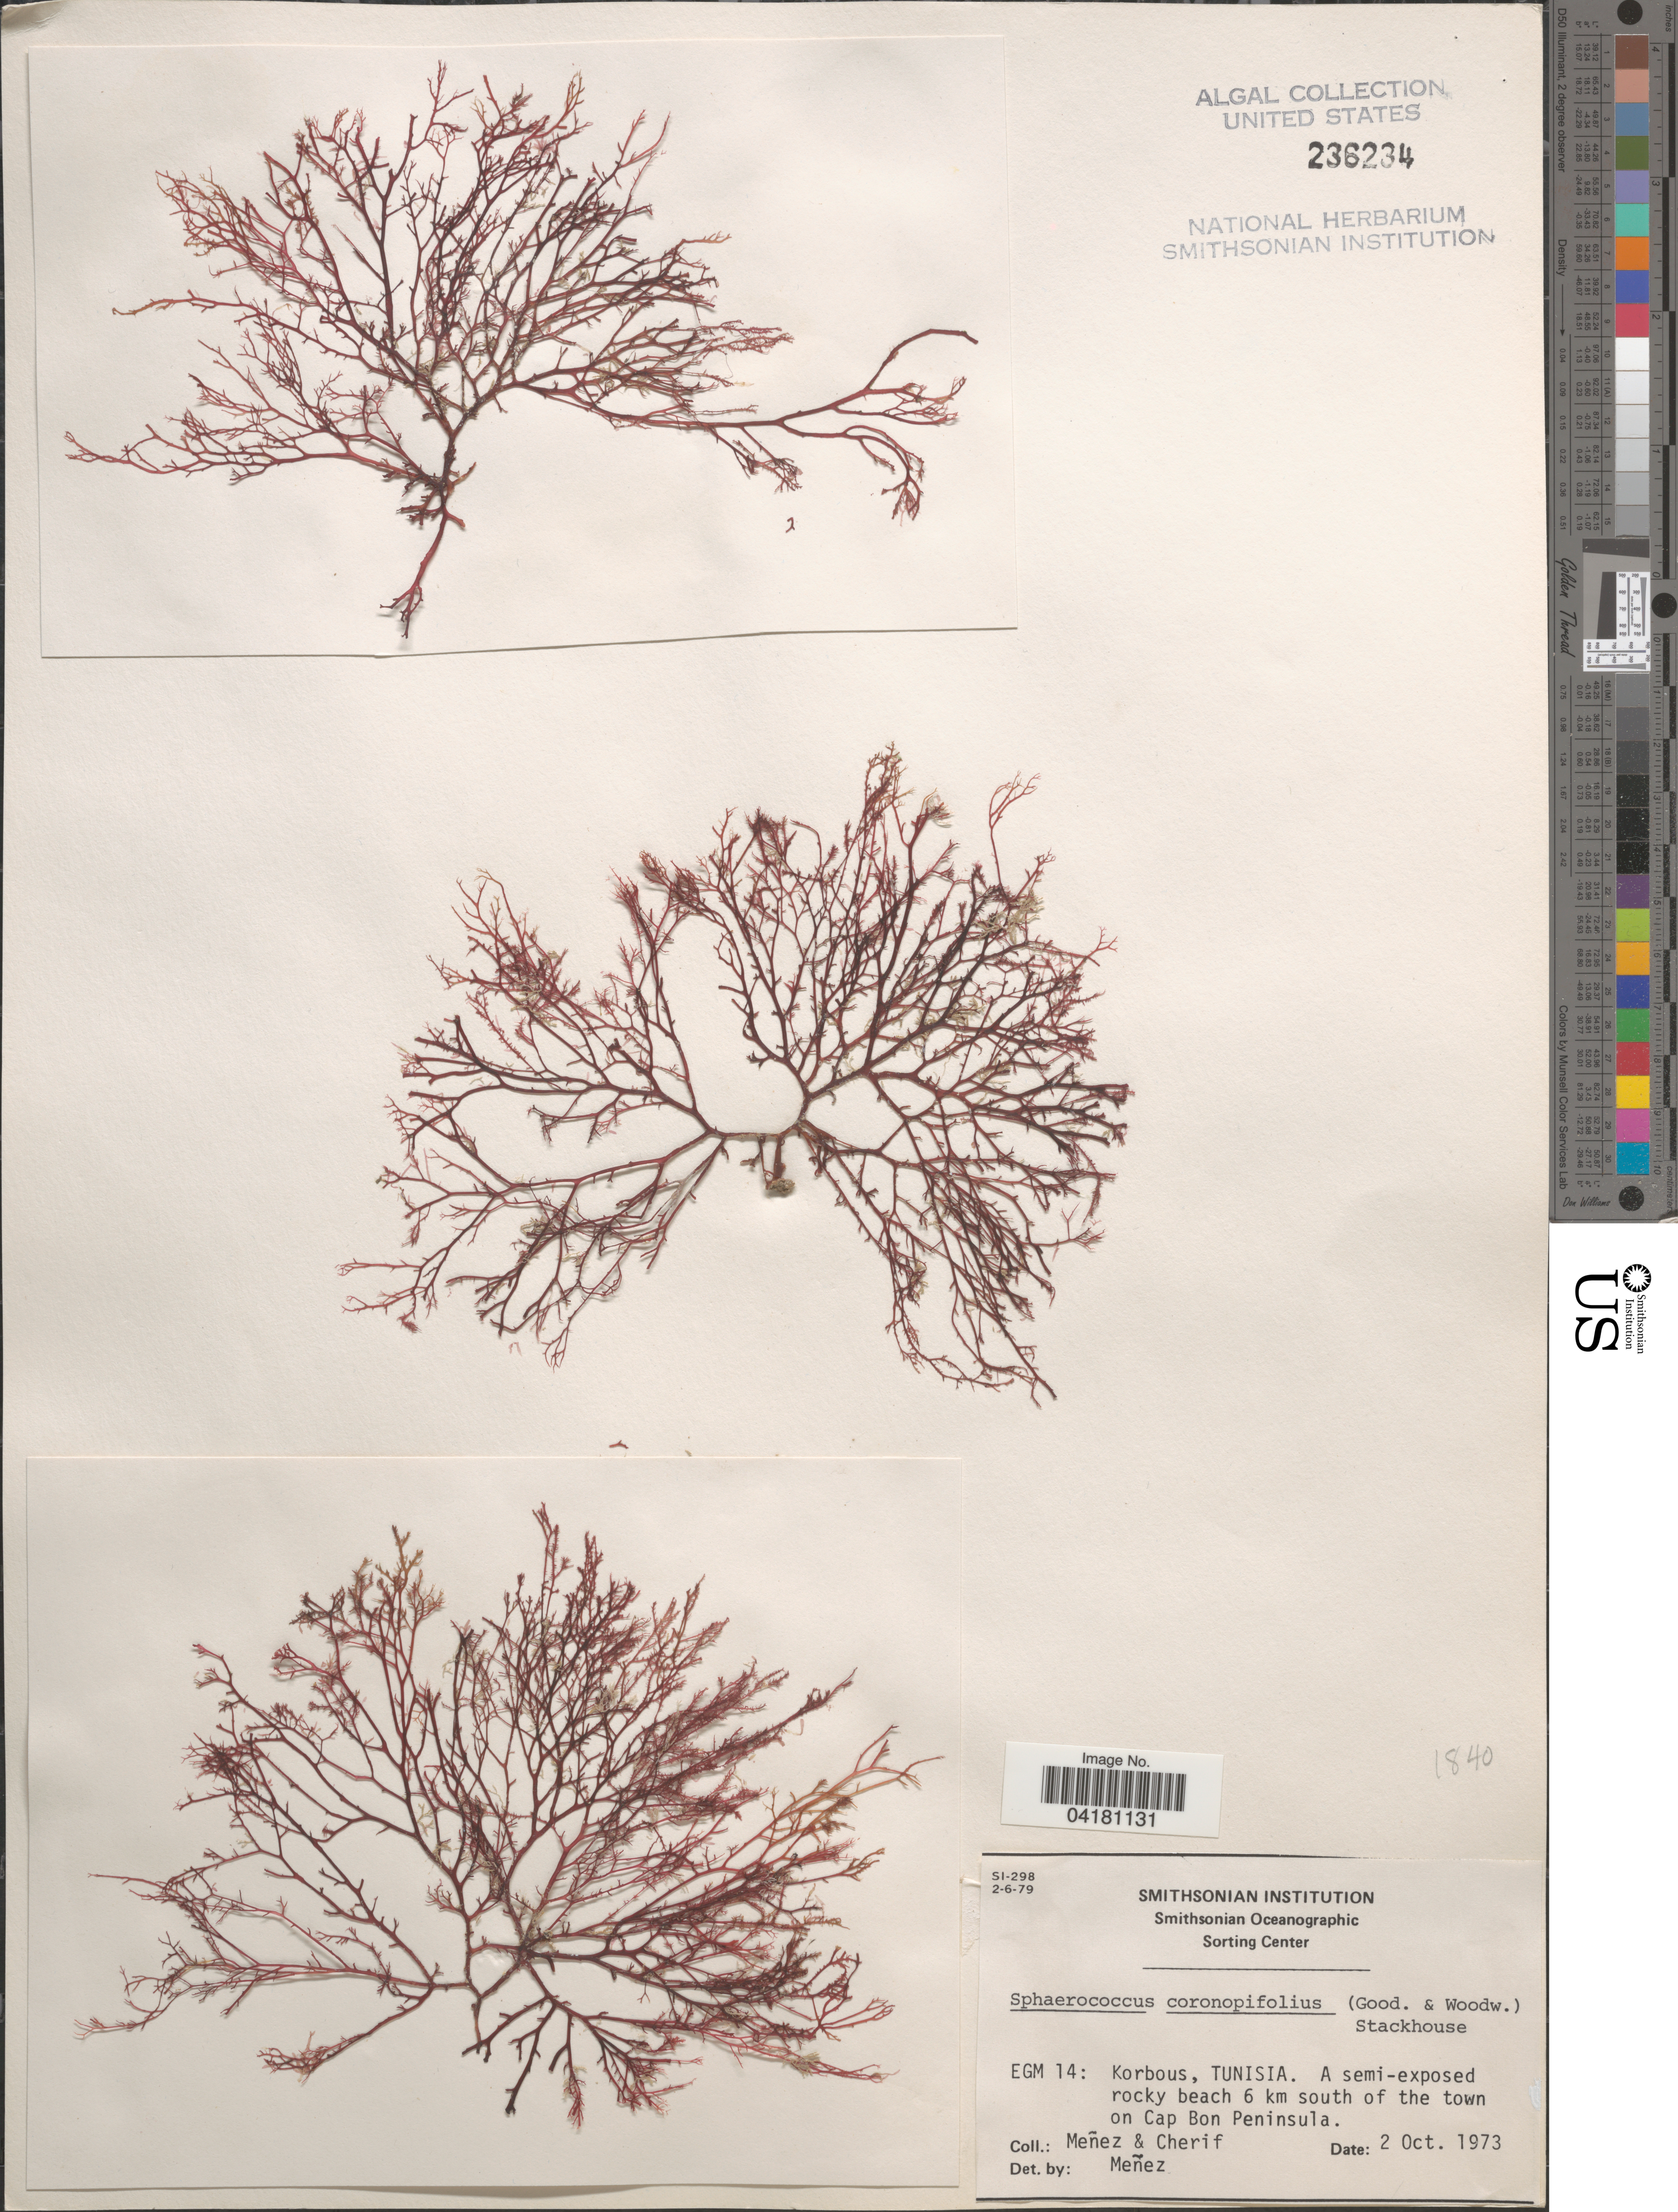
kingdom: Plantae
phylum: Rhodophyta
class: Florideophyceae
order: Gigartinales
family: Sphaerococcaceae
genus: Sphaerococcus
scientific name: Sphaerococcus coronopifolius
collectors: Menez & -. Cherif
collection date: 1973-10-02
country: Tunisia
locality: EGM 14: Korbous. A semi-exposed rocky beach 6 km south of the town on Cap Bon Peninsula.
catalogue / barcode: US 236234